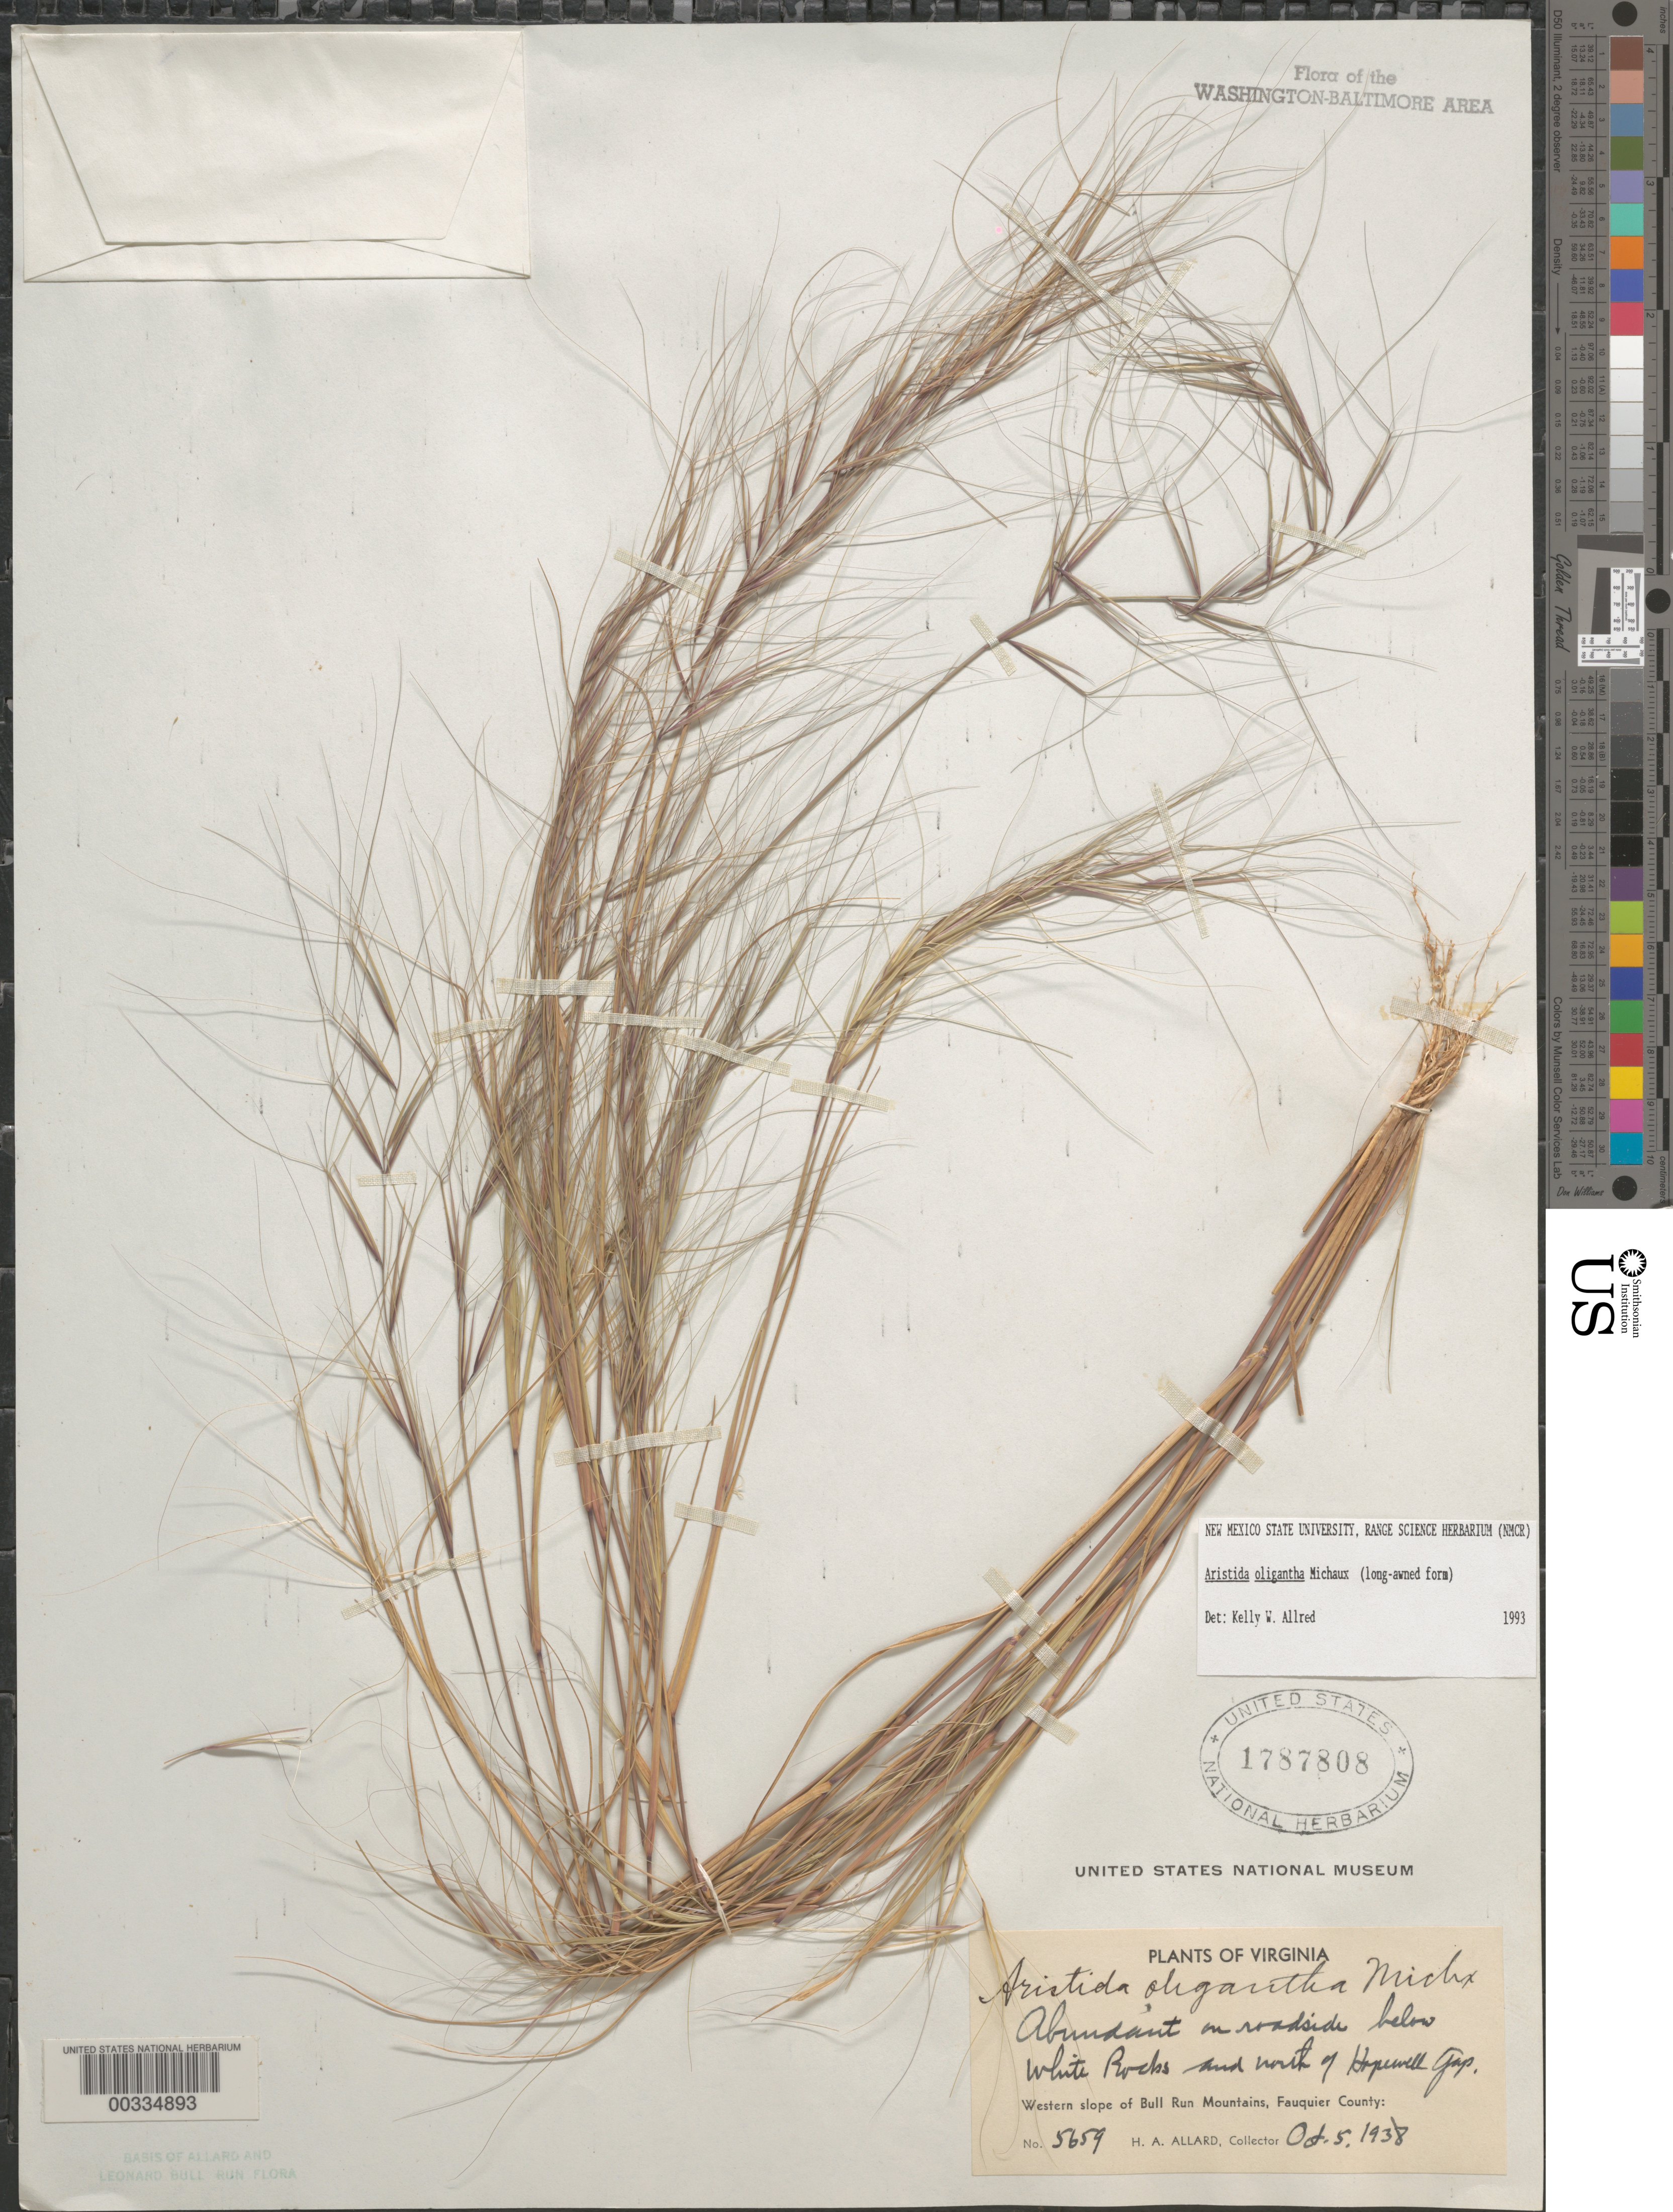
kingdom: Plantae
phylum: Tracheophyta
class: Liliopsida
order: Poales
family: Poaceae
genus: Aristida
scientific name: Aristida oligantha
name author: Michx.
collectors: H. A. Allard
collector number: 5659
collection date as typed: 05 Oct 1938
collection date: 1938-10-05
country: United States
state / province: Virginia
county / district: Fauquier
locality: Below White Rocks, and north of Hopewell Gap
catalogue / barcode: US 1787808